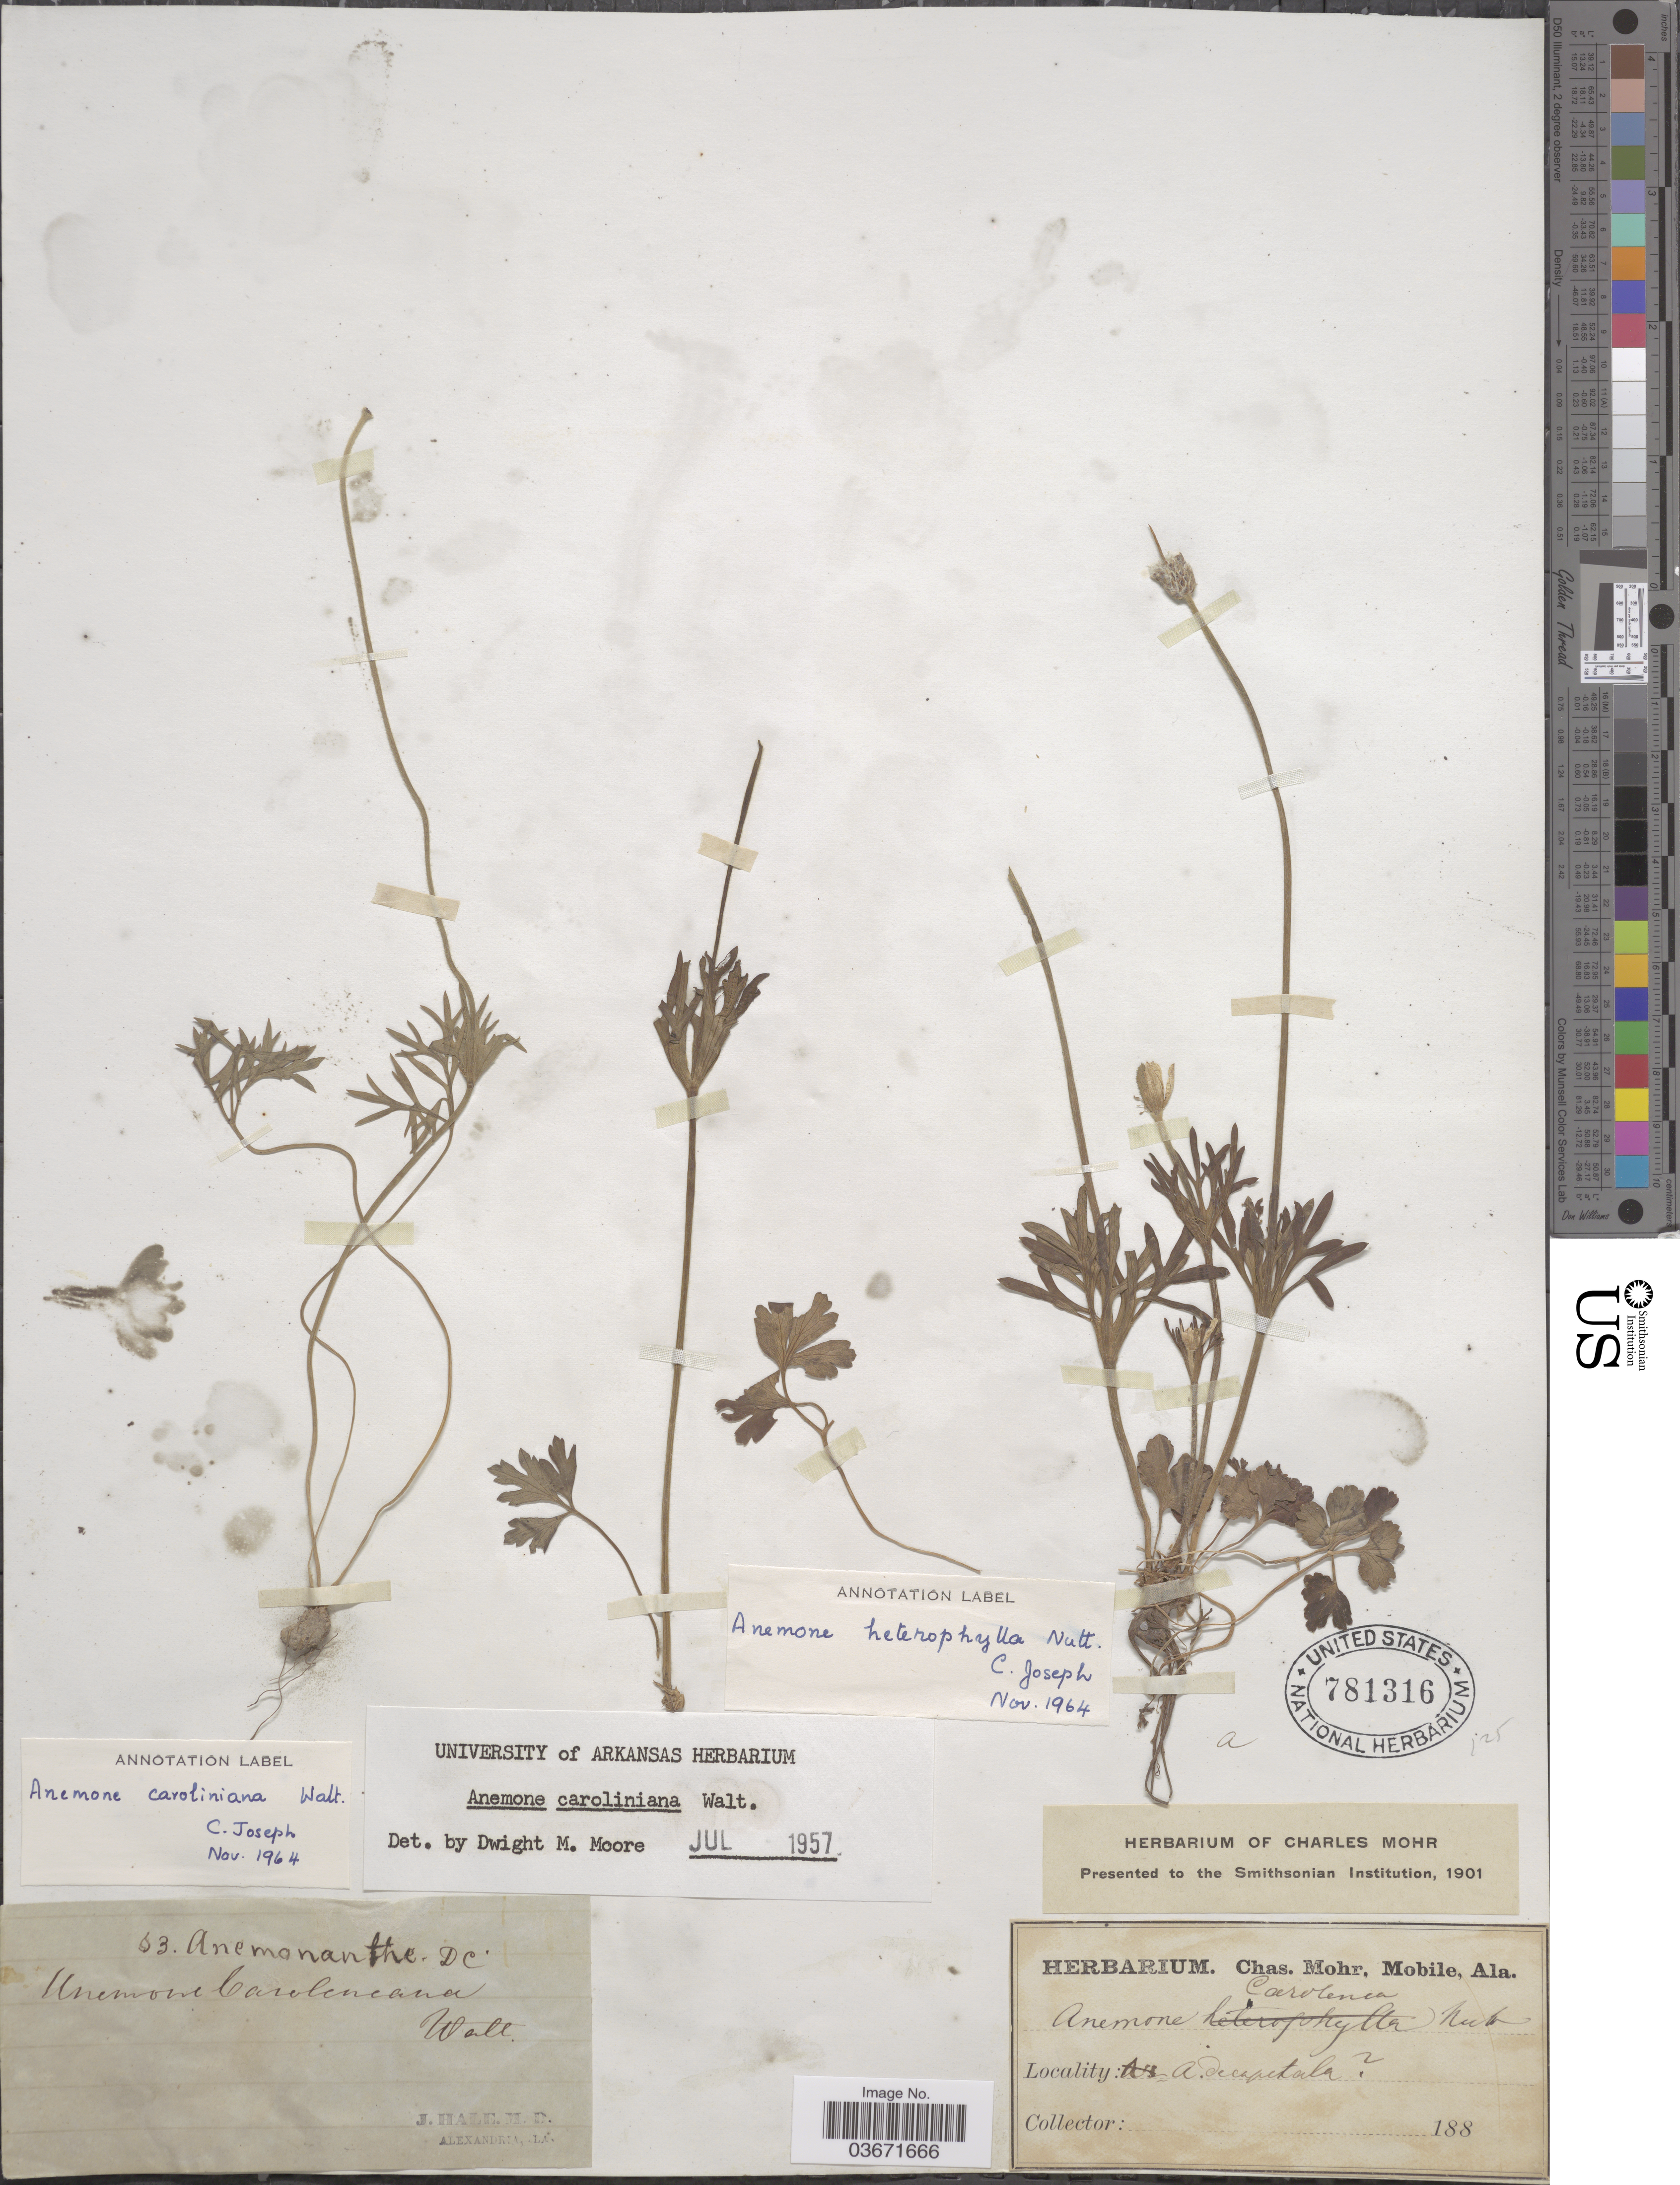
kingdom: Plantae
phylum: Tracheophyta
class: Magnoliopsida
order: Ranunculales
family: Ranunculaceae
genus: Anemone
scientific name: Anemone caroliniana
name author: Walter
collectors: J. Hale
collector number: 63*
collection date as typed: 188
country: United States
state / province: Louisiana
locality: Alexandria.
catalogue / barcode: US 781316